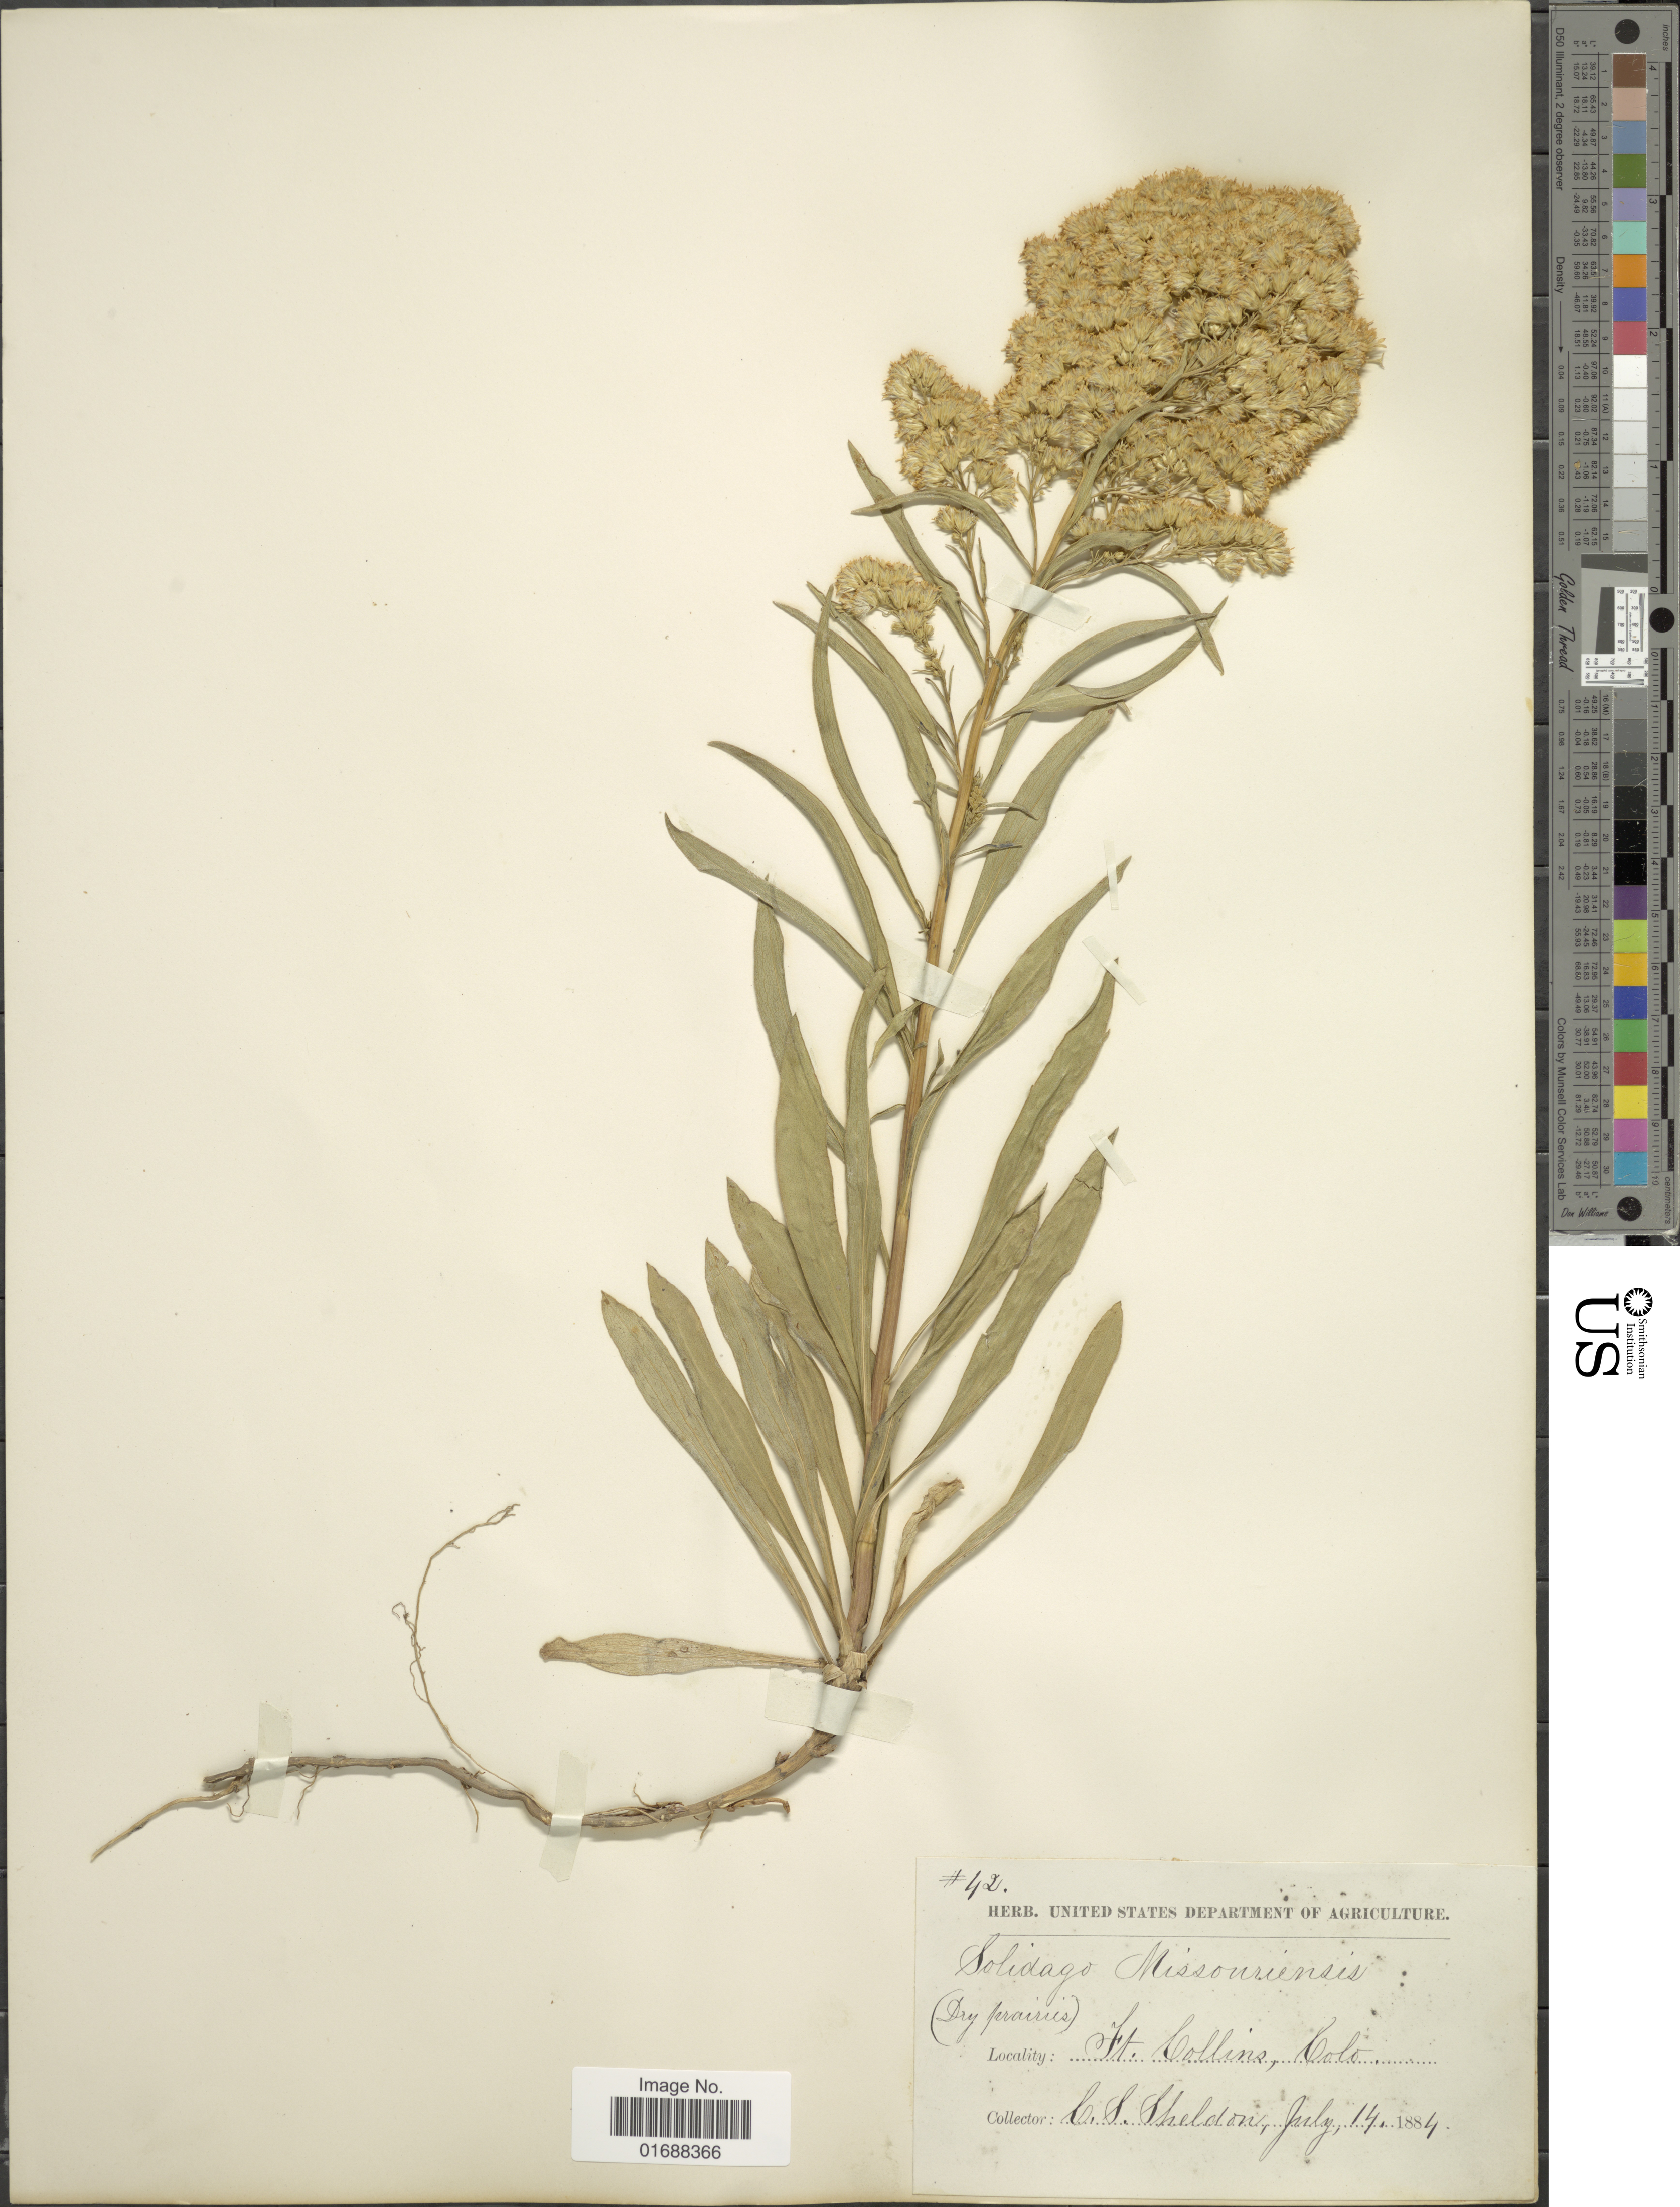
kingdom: Plantae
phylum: Tracheophyta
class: Magnoliopsida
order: Asterales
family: Asteraceae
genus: Solidago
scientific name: Solidago missouriensis var. missouriensis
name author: Nutt.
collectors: C. S. Sheldon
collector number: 42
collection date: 1884-07-14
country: United States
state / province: Colorado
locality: Ft. Collins